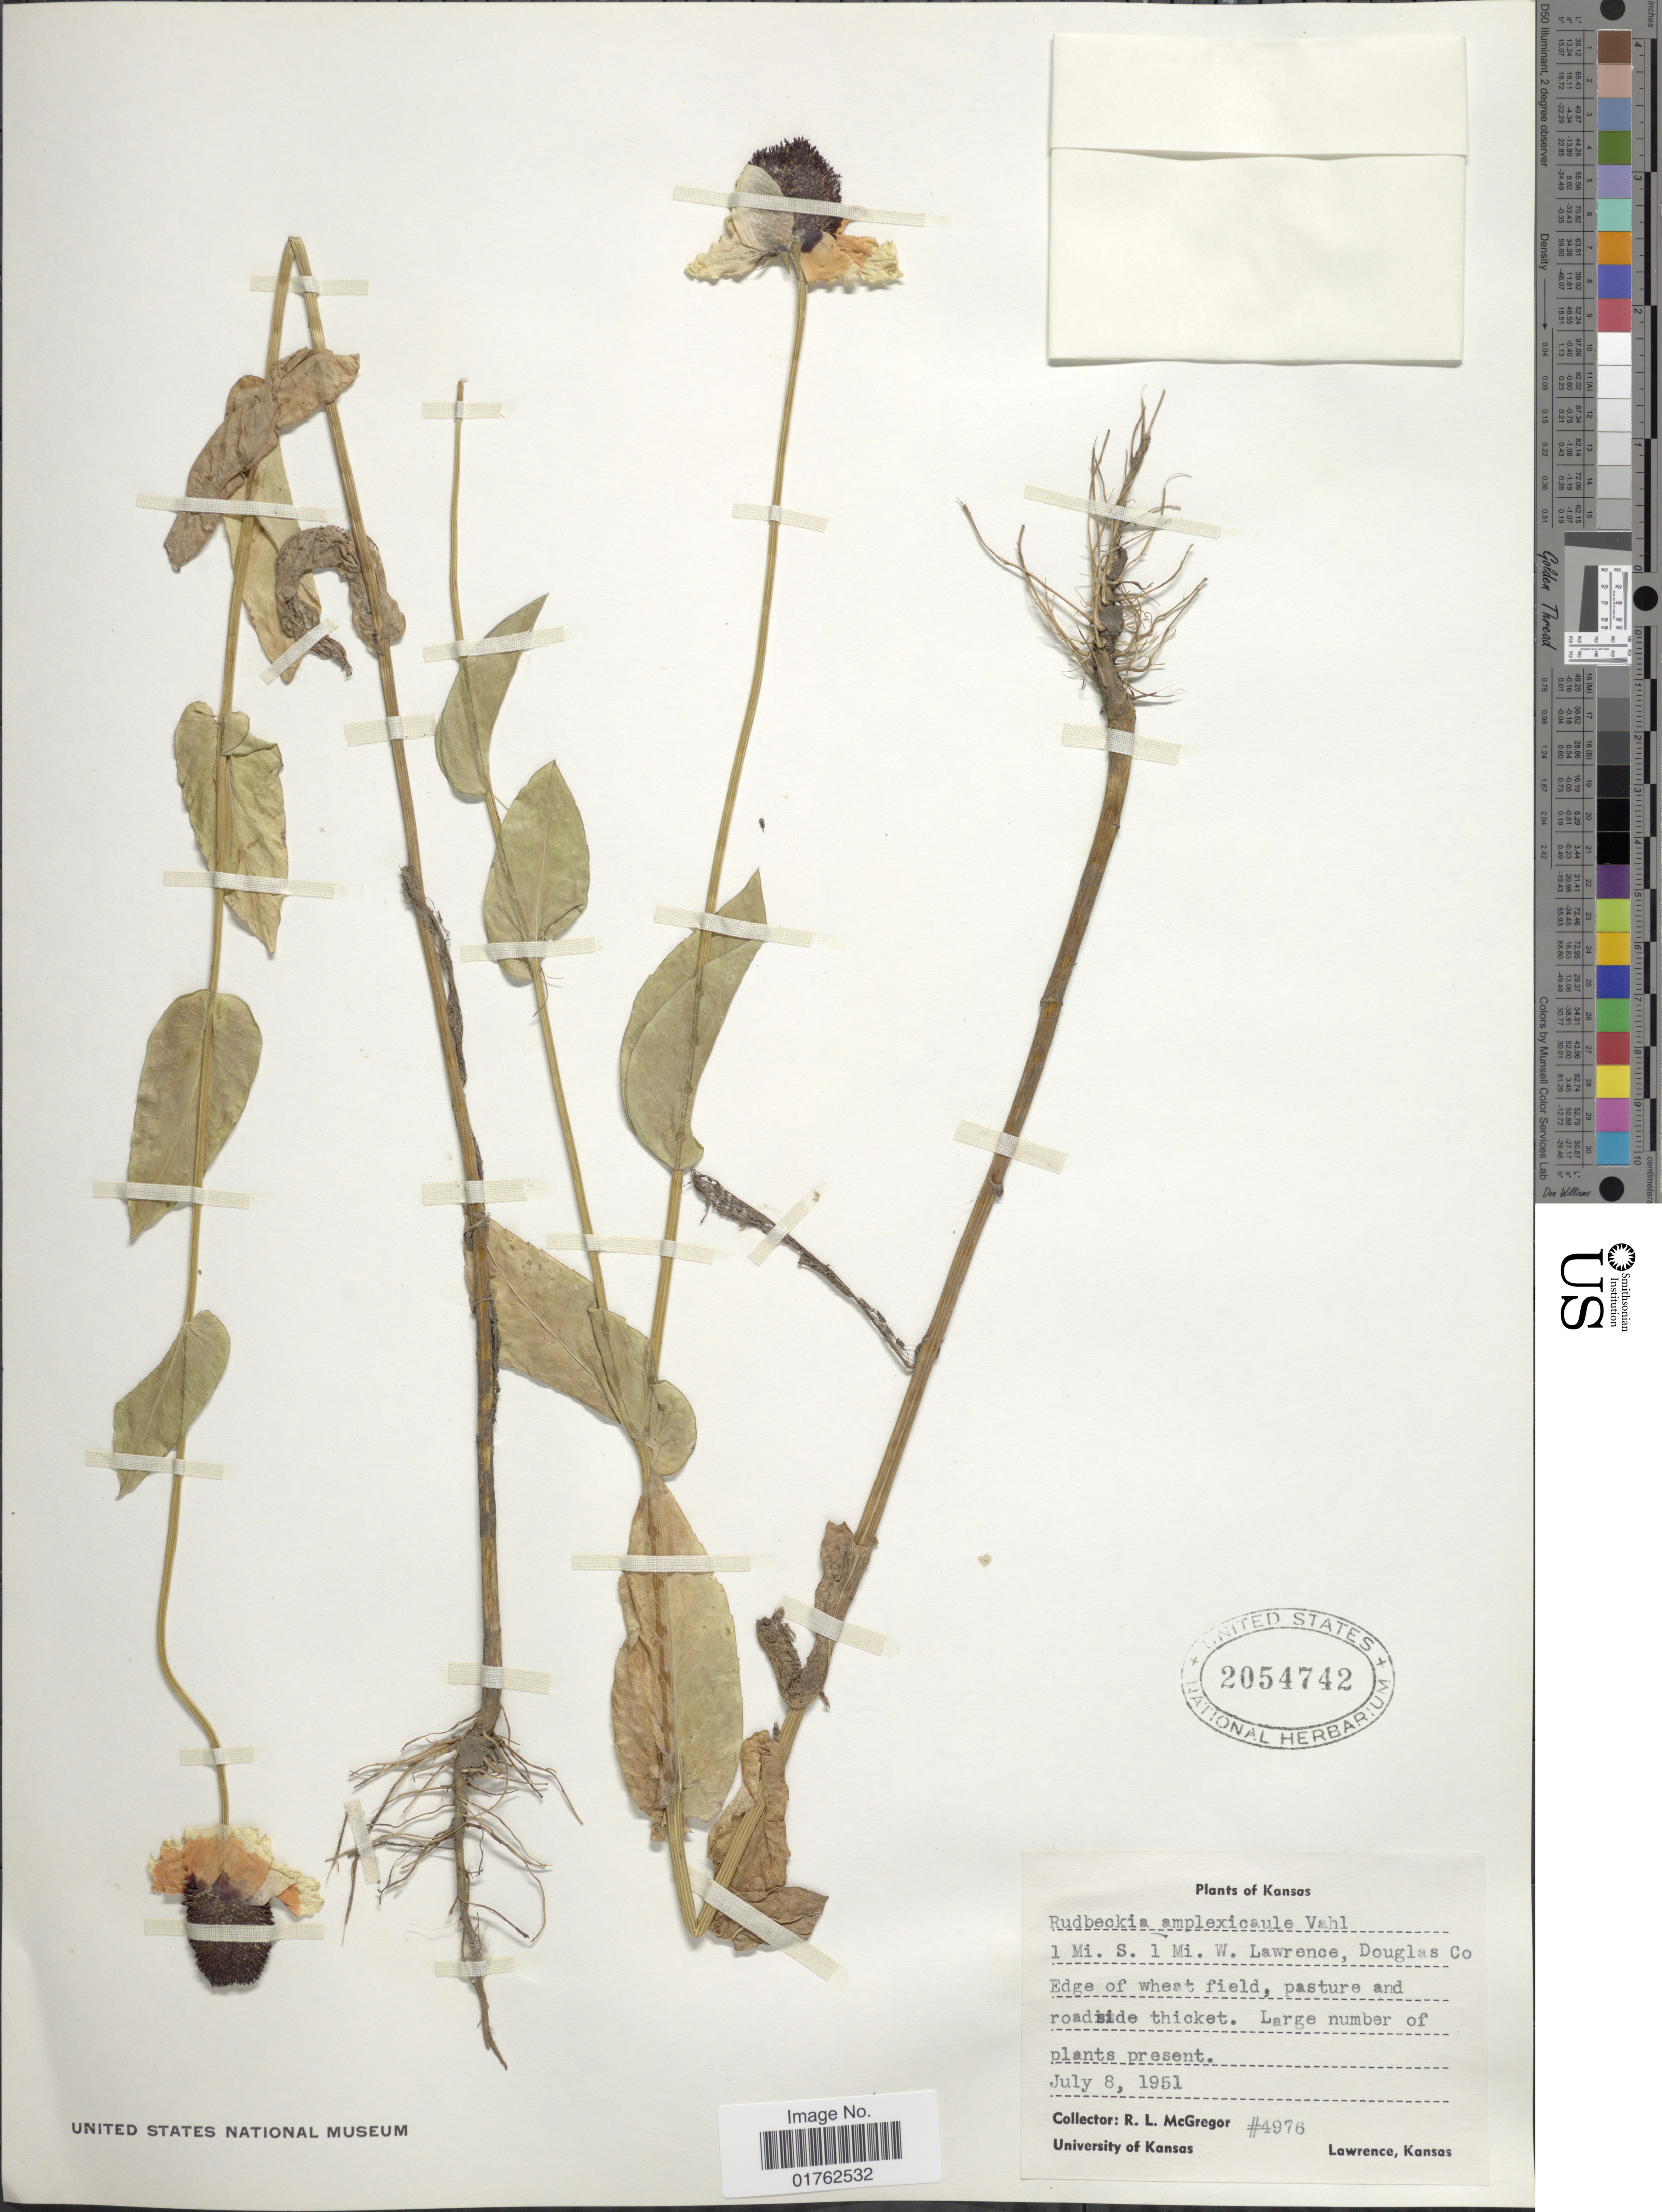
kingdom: Plantae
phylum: Tracheophyta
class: Magnoliopsida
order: Asterales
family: Asteraceae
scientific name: Dracopis amplexicaulis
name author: (Vahl) Cass.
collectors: R. McGregor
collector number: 4976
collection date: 1951-07-08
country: United States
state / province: Kansas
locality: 1 Mi. S. 1 Mi, W. lawrence, Douglas Co.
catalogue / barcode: US 2054742